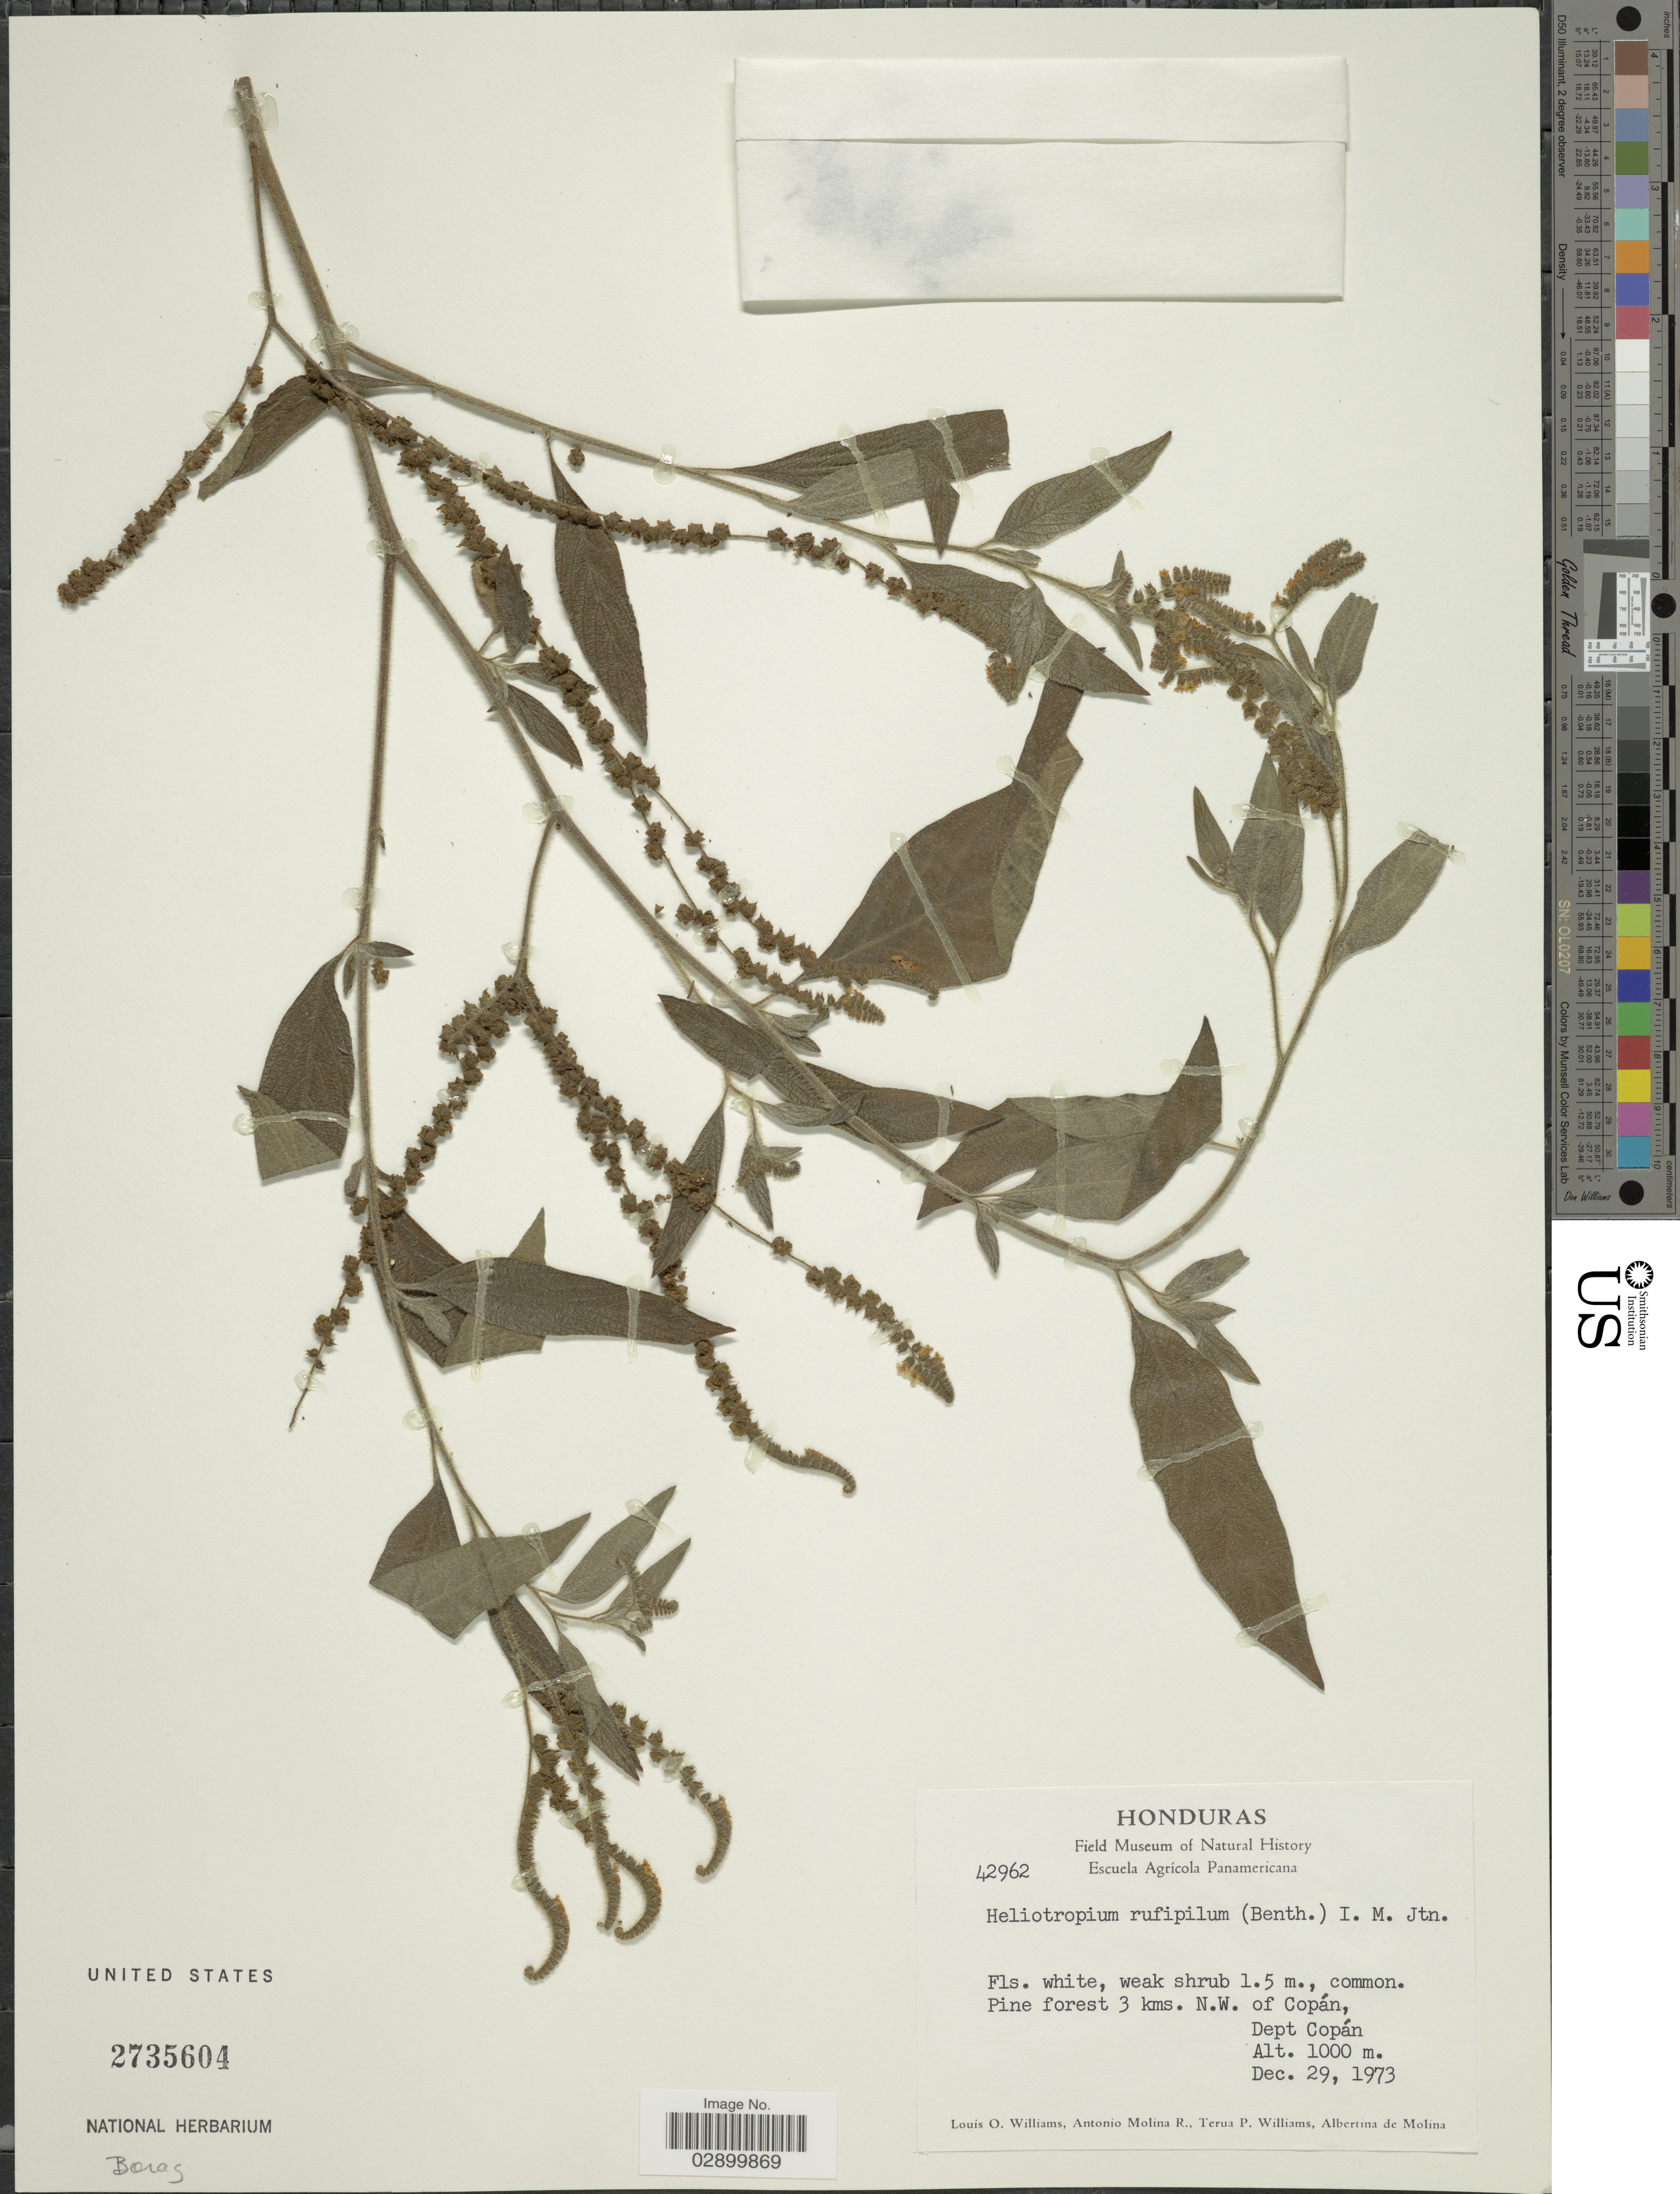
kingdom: Plantae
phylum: Tracheophyta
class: Magnoliopsida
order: Boraginales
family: Heliotropiaceae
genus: Heliotropium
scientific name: Heliotropium rufipilum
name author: (Benth.) I.M. Johnst.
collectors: L. O. Williams, A. Molina R., T. Williams & A. R. Molina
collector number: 42962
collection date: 1973-12-29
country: Honduras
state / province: Copán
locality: Pine forest 3 kms. N. W. of Copán. Dept. Copán.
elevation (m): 1000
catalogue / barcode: US 2735604